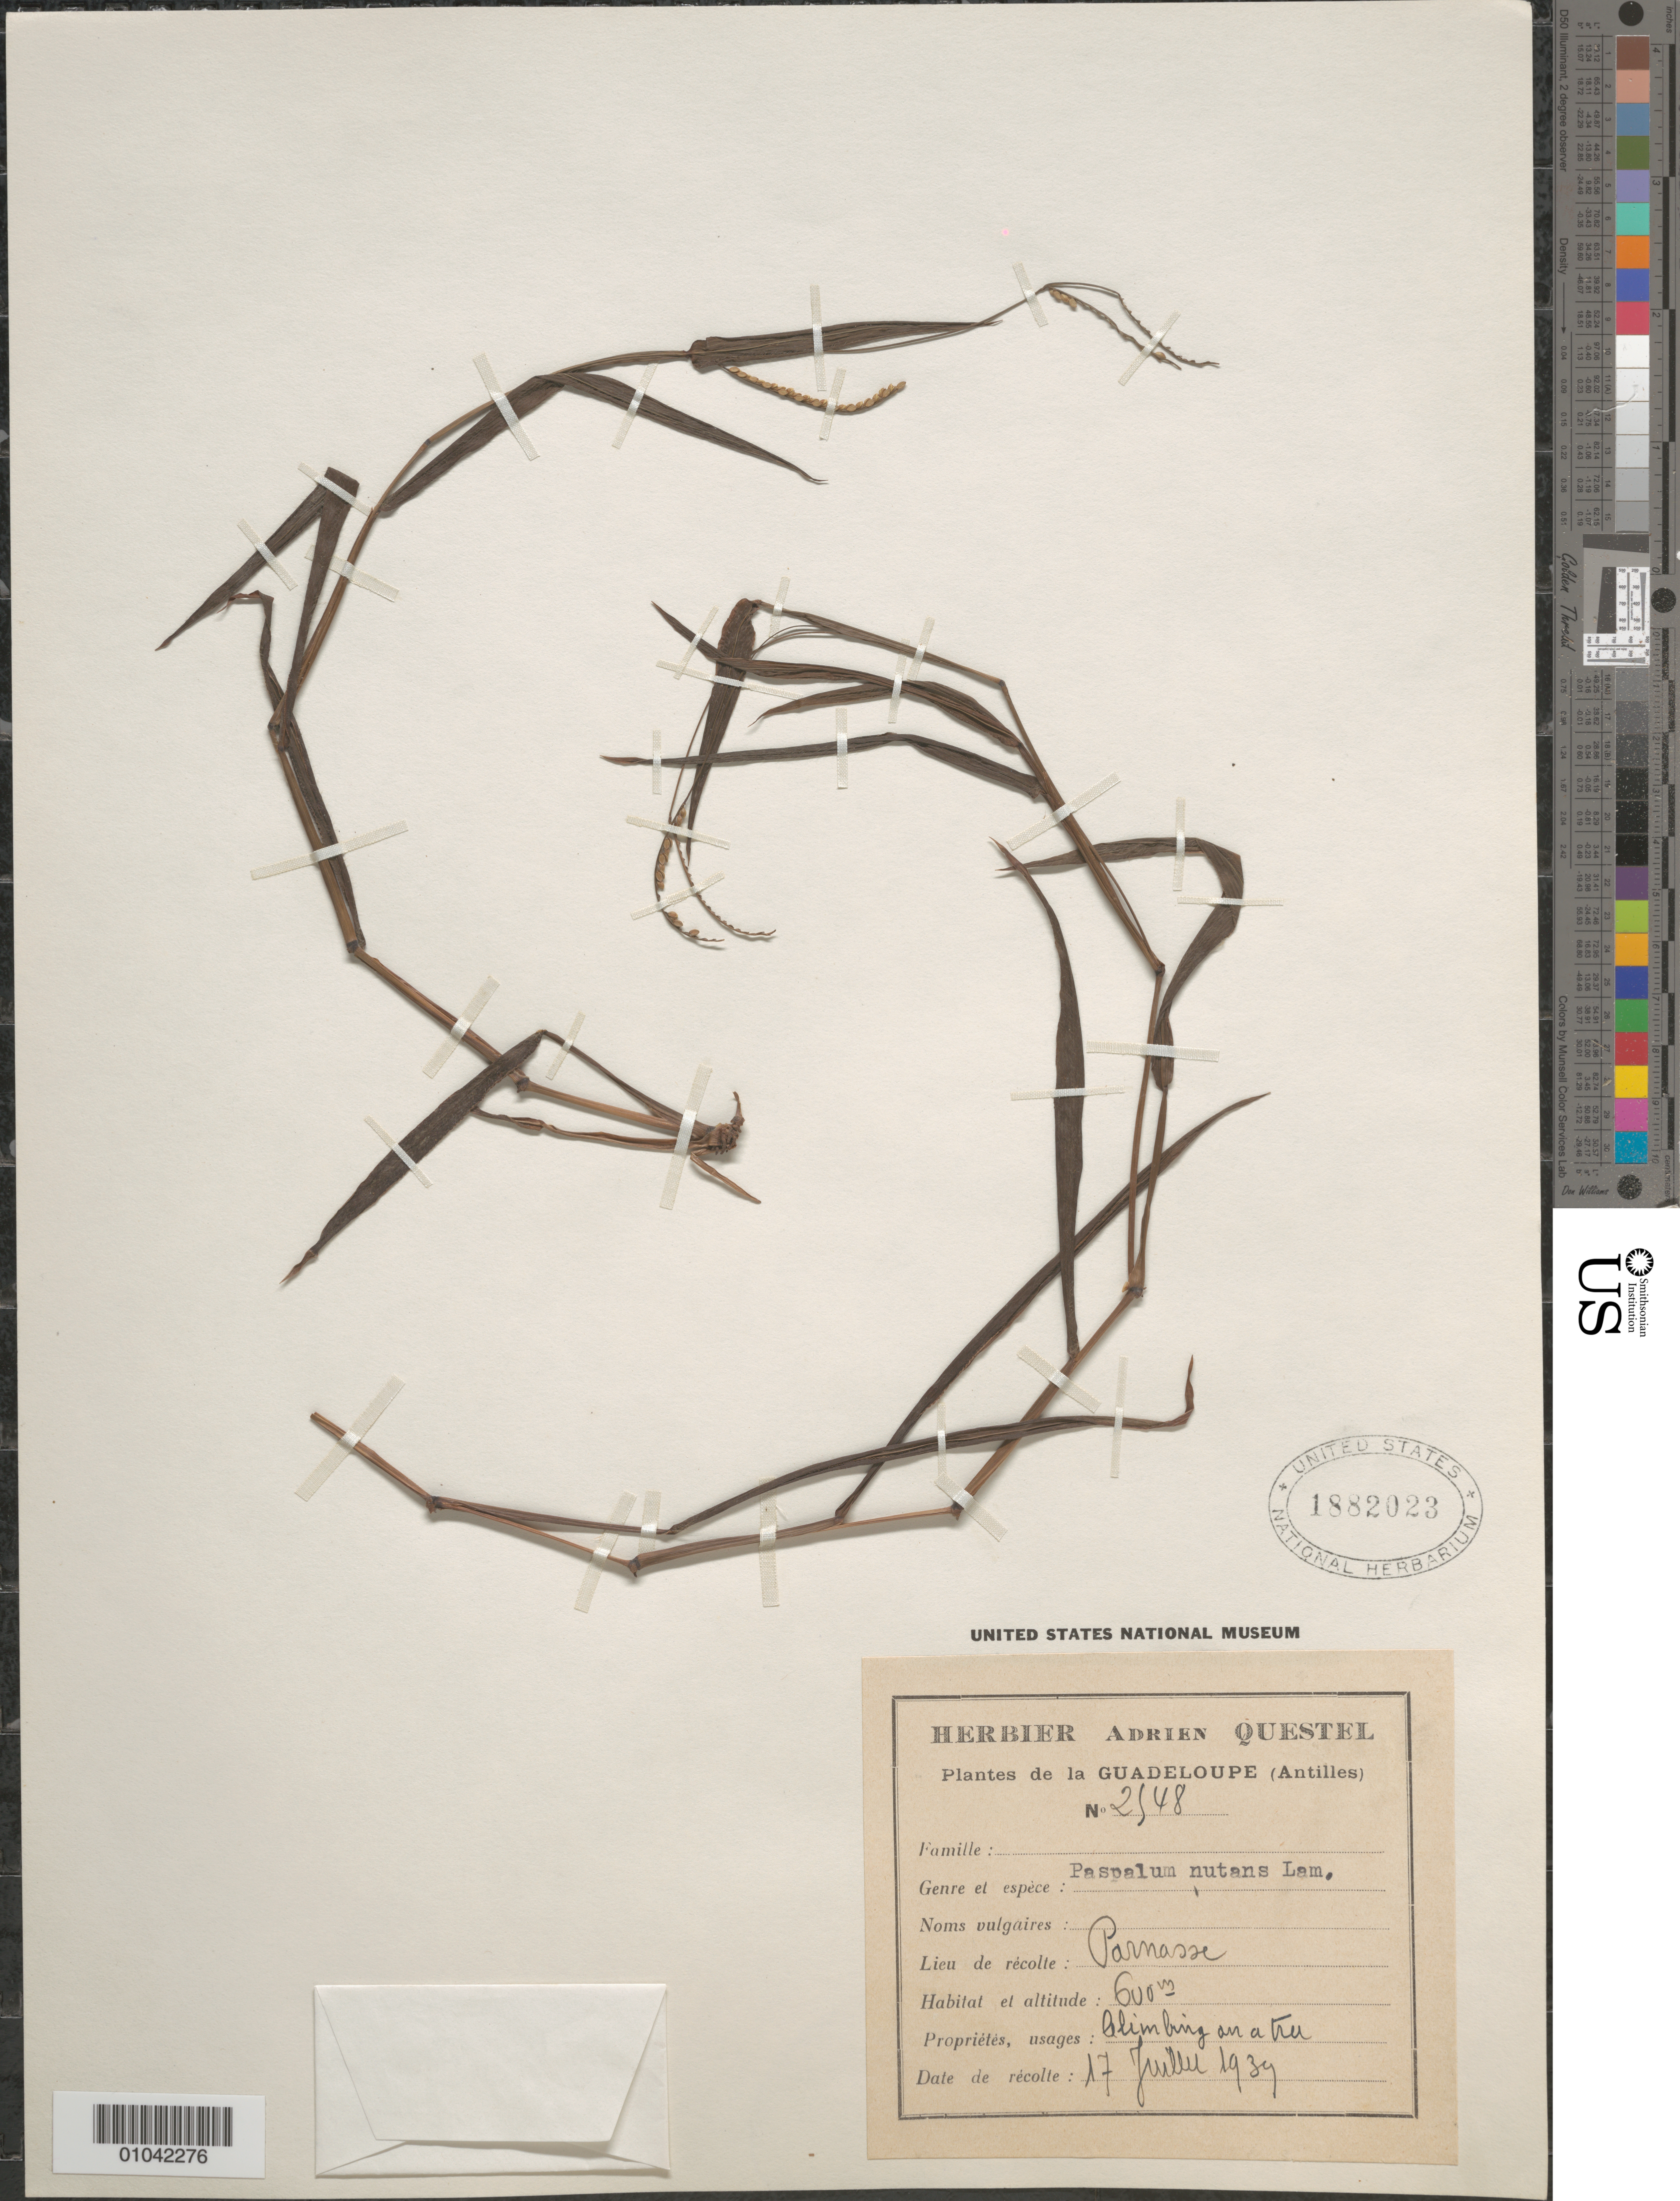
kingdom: Plantae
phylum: Tracheophyta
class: Liliopsida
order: Poales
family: Poaceae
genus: Paspalum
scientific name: Paspalum nutans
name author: Lam.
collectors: A. Questel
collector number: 2548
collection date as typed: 17 Jul 1939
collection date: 1939-07-17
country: Guadeloupe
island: Basse Terre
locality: Parnasse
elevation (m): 600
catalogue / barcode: US 1882023